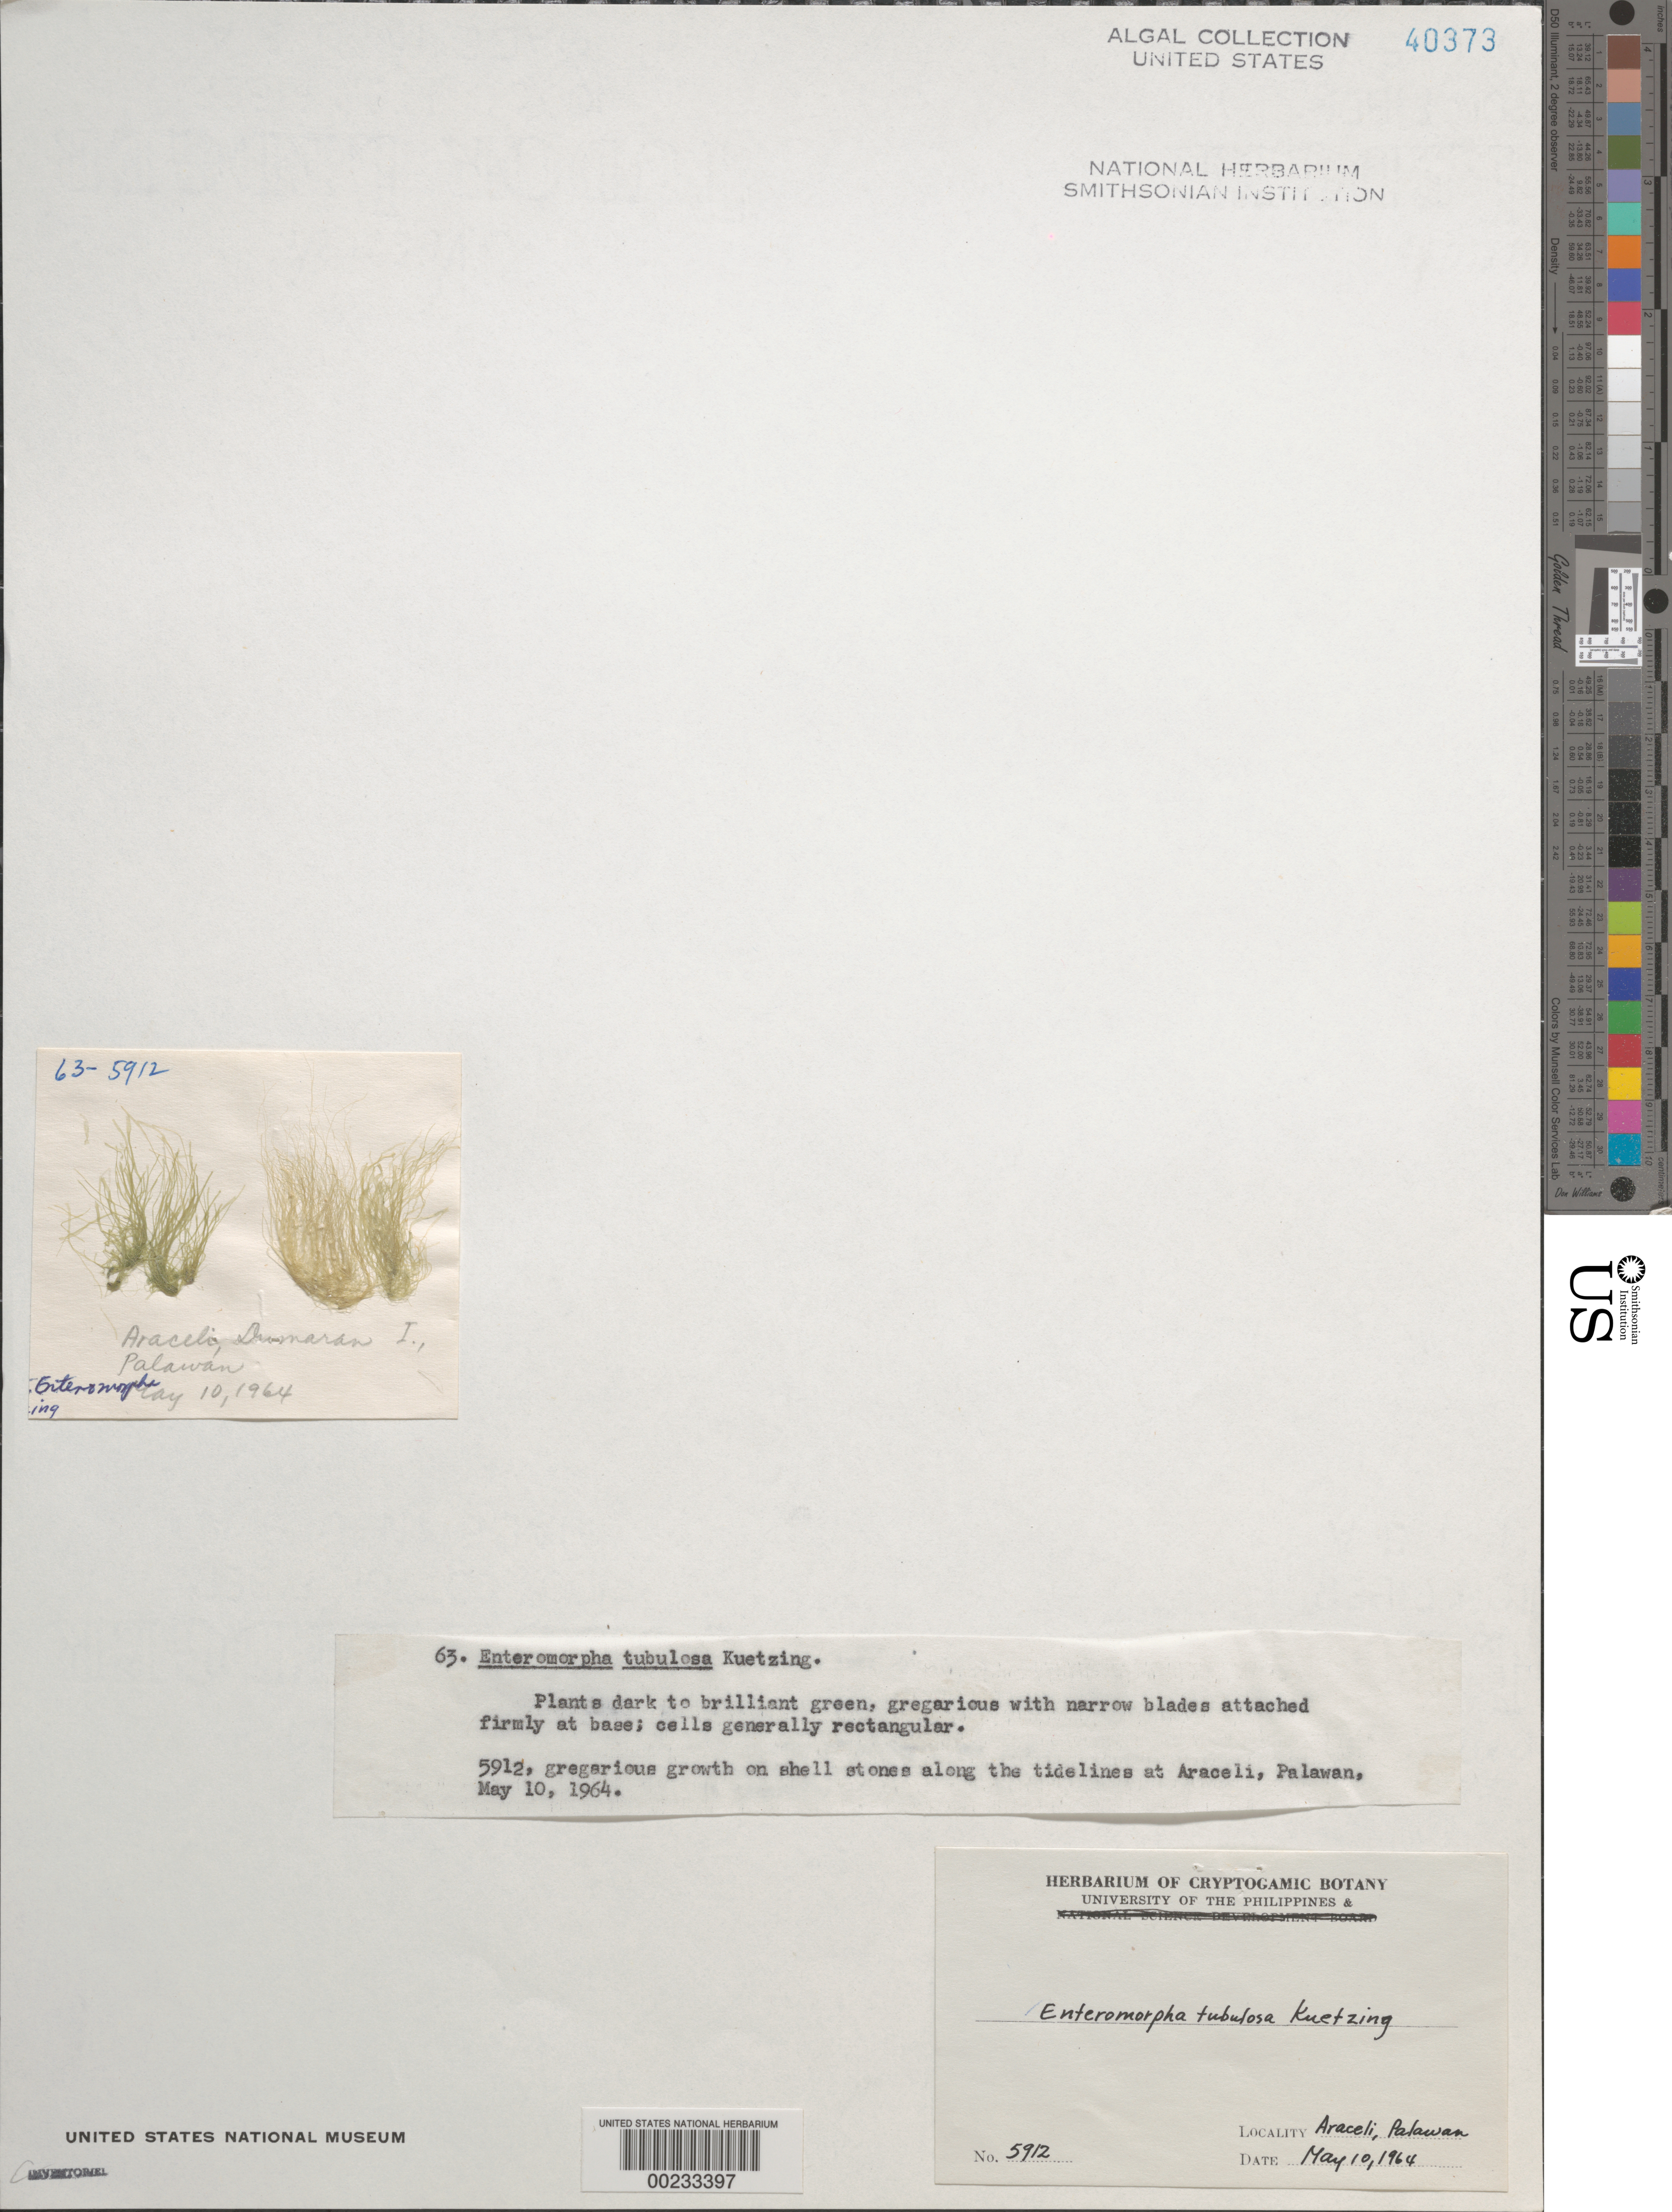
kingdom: Plantae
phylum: Chlorophyta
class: Ulvophyceae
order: Ulvales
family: Ulvaceae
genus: Ulva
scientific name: Ulva flexuosa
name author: Wulfen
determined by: Algae name updating Project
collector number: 5912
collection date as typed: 10 May 1964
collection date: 1964-05-10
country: Philippines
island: Palawan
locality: Araceli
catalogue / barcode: US 40373